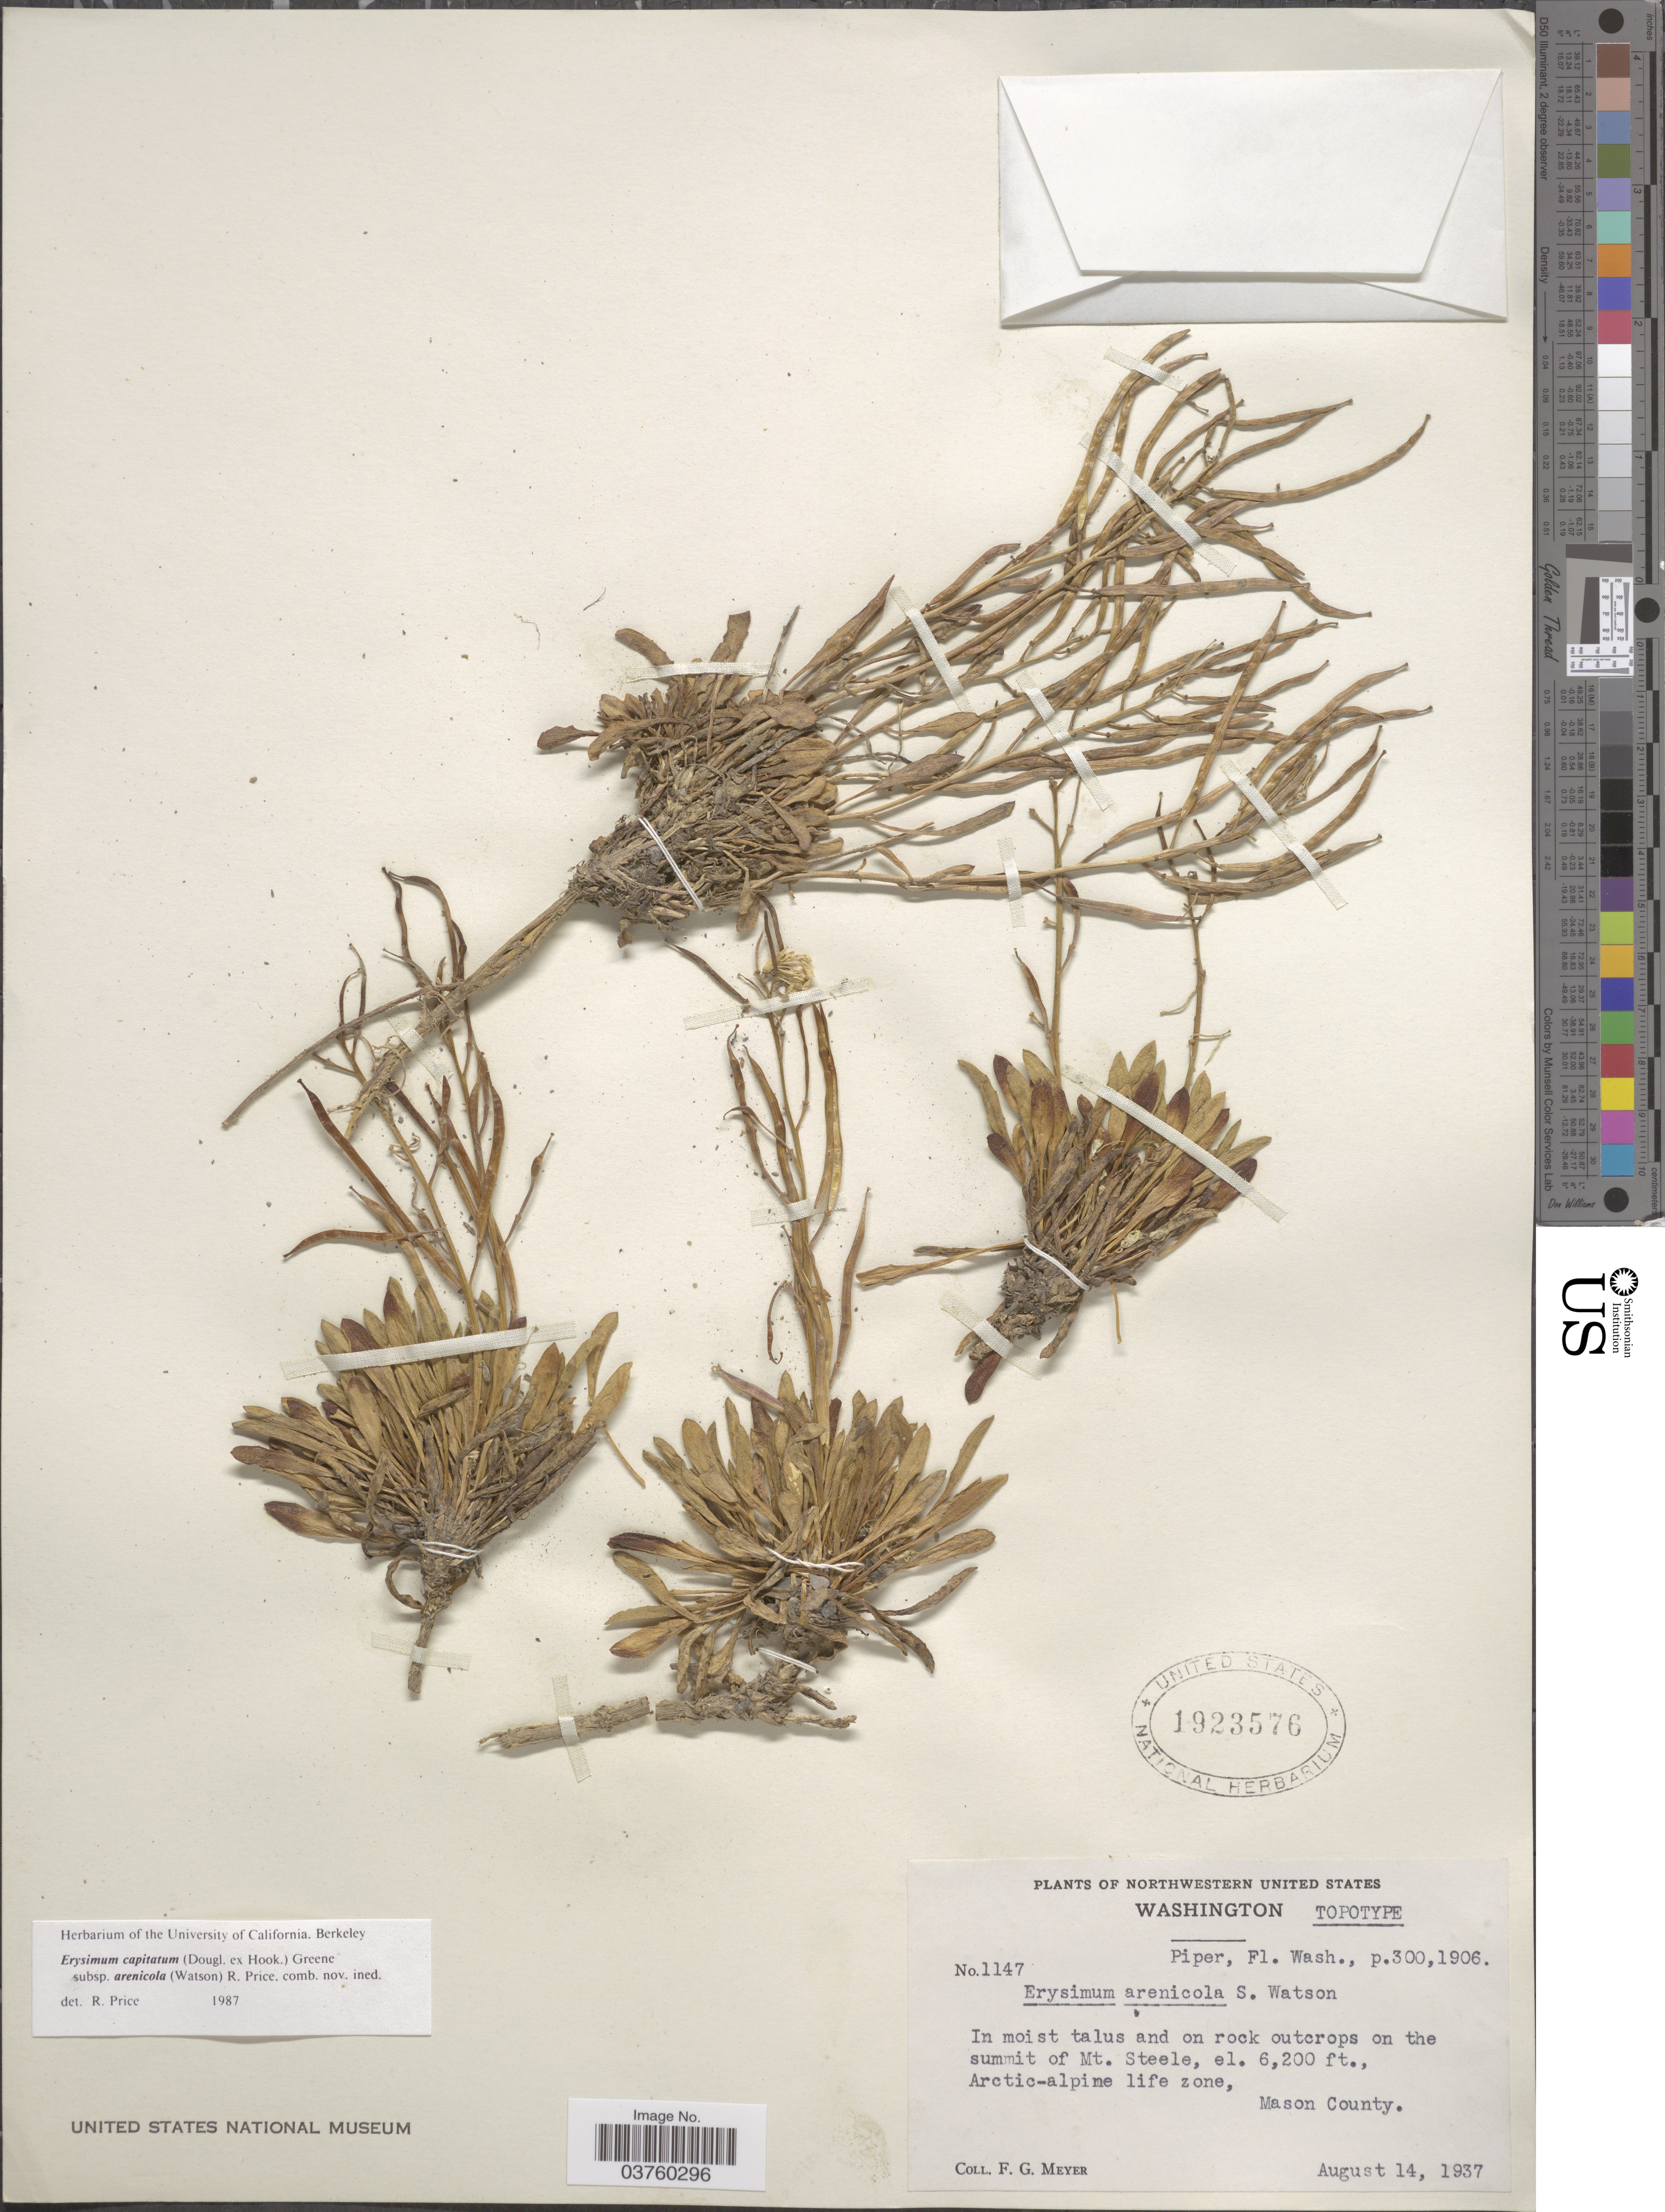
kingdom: Plantae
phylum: Tracheophyta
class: Magnoliopsida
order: Brassicales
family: Brassicaceae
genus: Erysimum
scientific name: Erysimum capitatum subsp. arenicola (S. Watson) R.A. Price, comb. nov. ined.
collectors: F. G. Meyer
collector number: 1147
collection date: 1937-08-14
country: United States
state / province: Washington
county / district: Mason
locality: Northwestern United States. In moist talus and on rock outcrops on the summit of Mt. Steele, Arctic-alpine life zone, Mason County.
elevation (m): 1890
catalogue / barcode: US 1923576